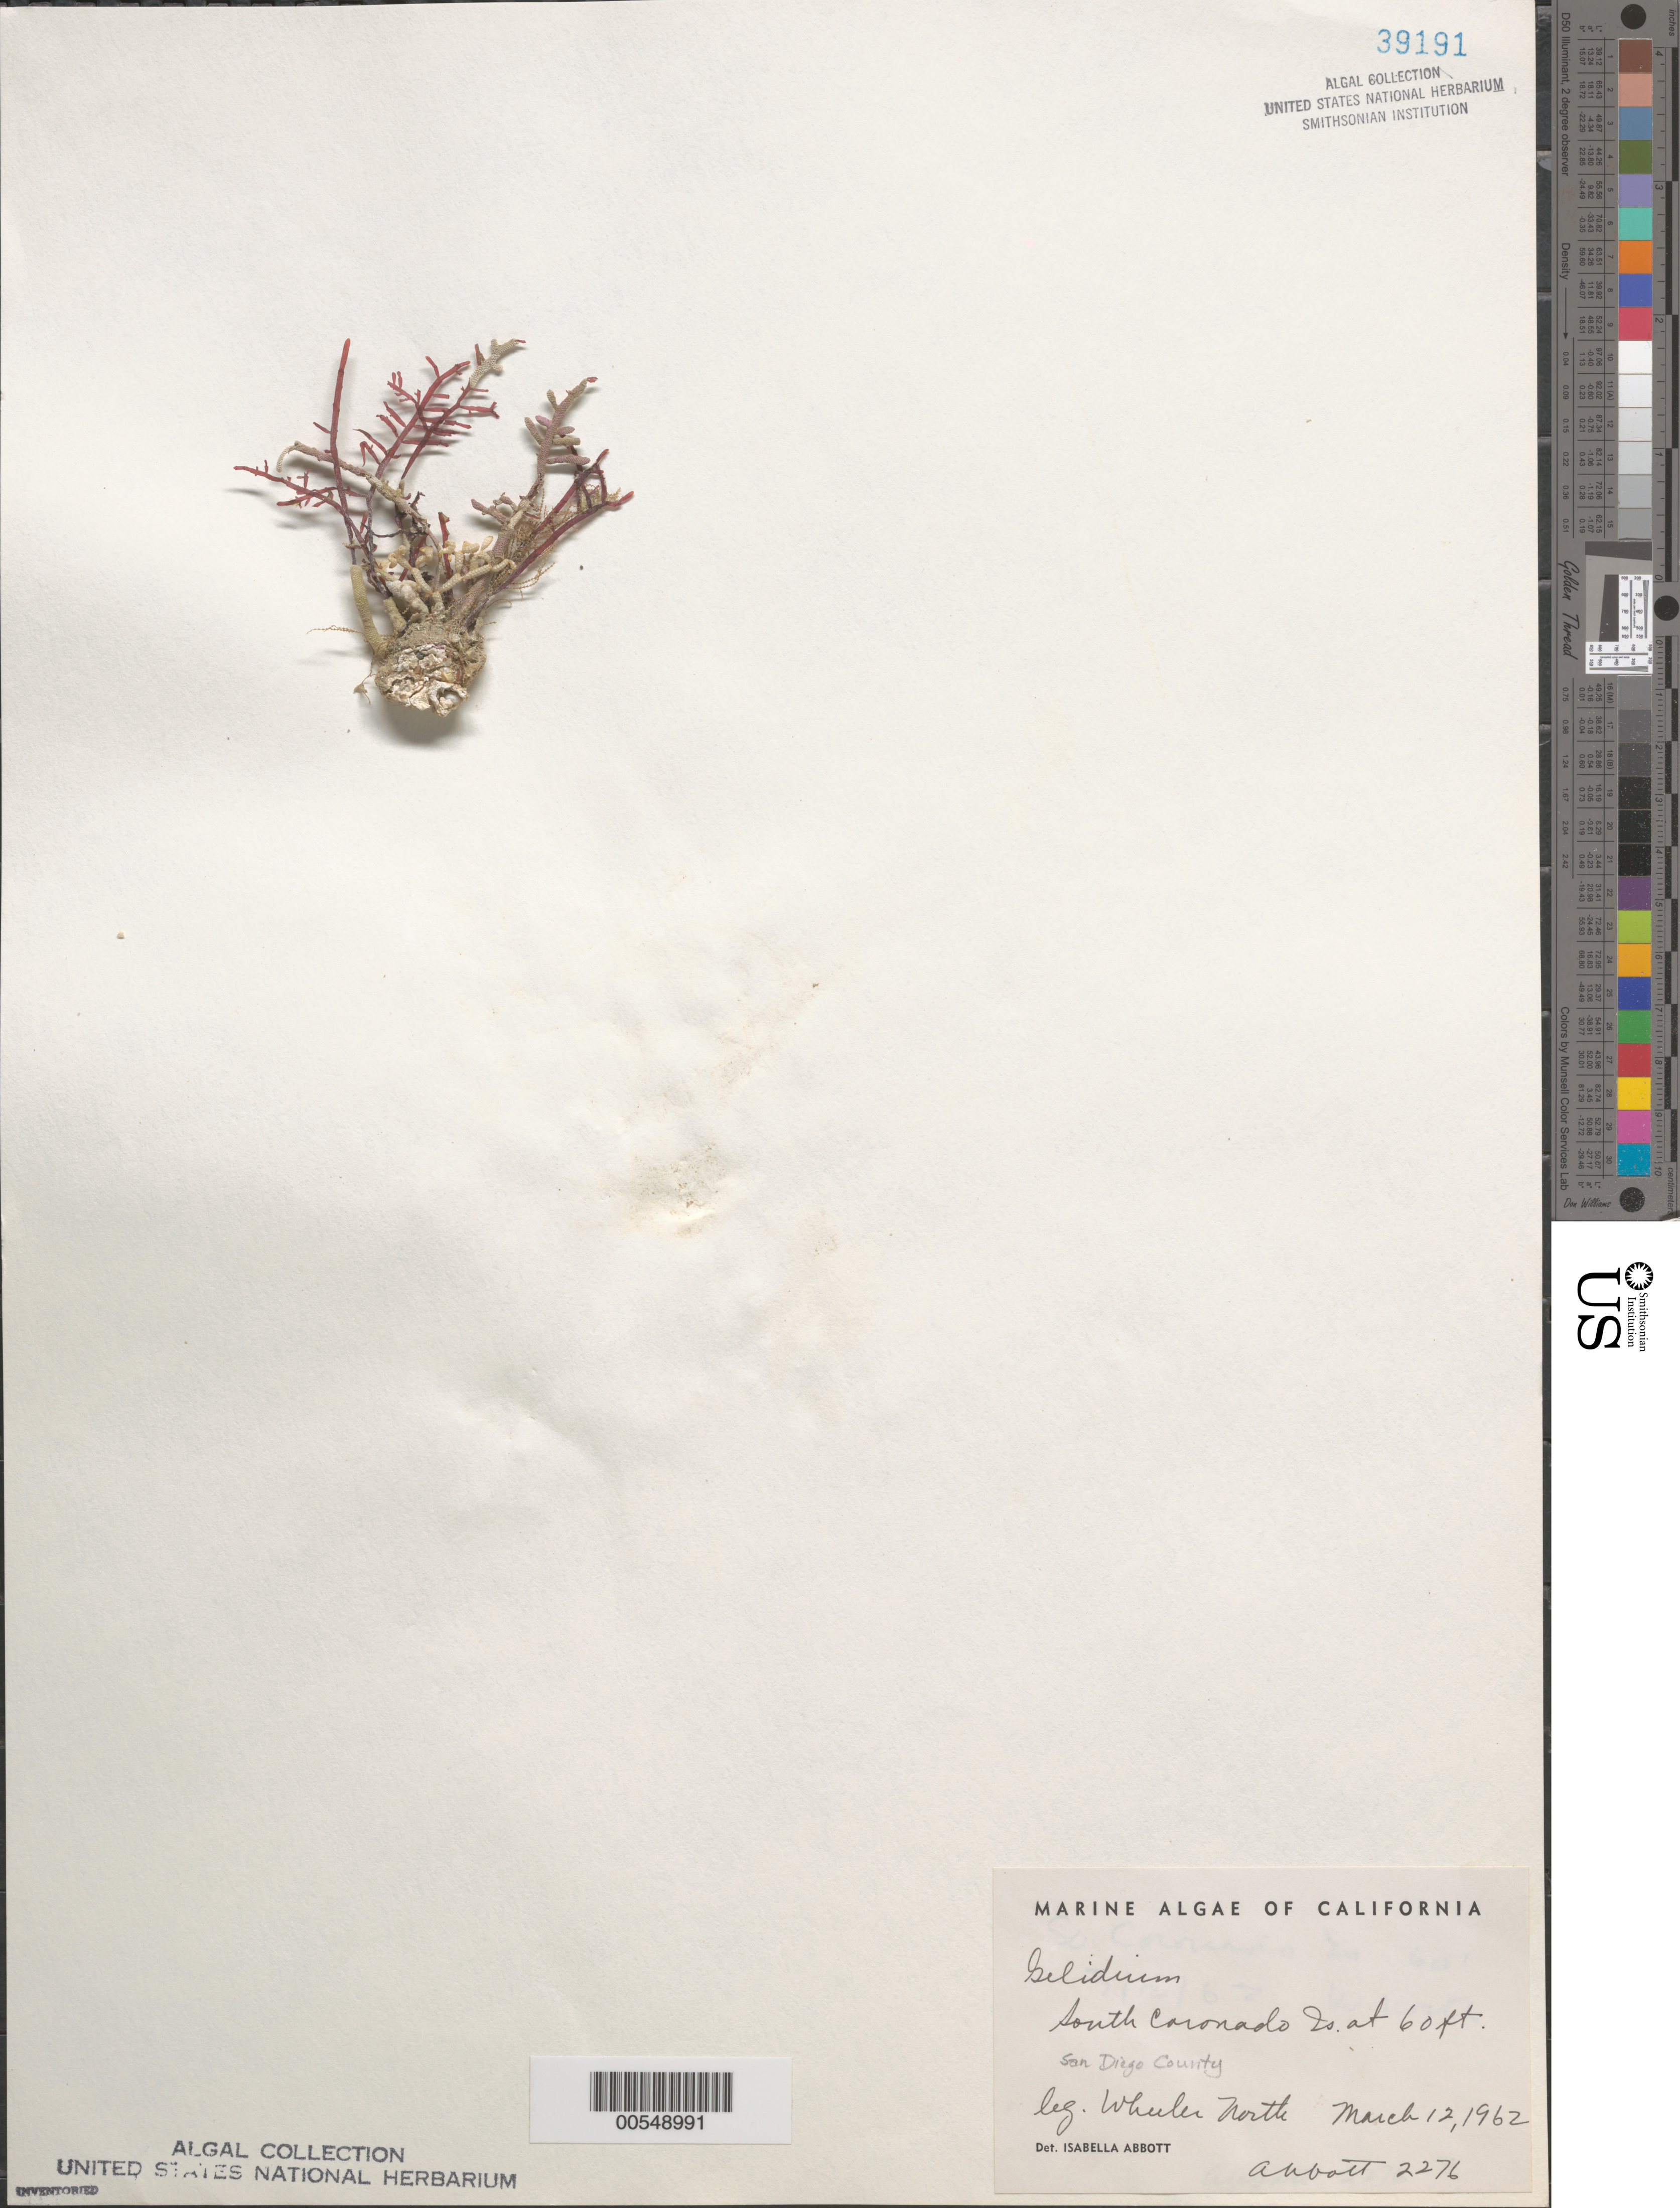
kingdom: Plantae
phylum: Rhodophyta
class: Florideophyceae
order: Gelidiales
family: Gelidiaceae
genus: Gelidium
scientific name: Gelidium sp.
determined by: Abbott, Isabella A.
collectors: W. North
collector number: IAA 2276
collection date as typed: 12 Mar 1962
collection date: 1962-03-12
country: Mexico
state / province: Baja California Norte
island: Isla Coronado del Sur (South Coronado l.)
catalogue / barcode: US 39191